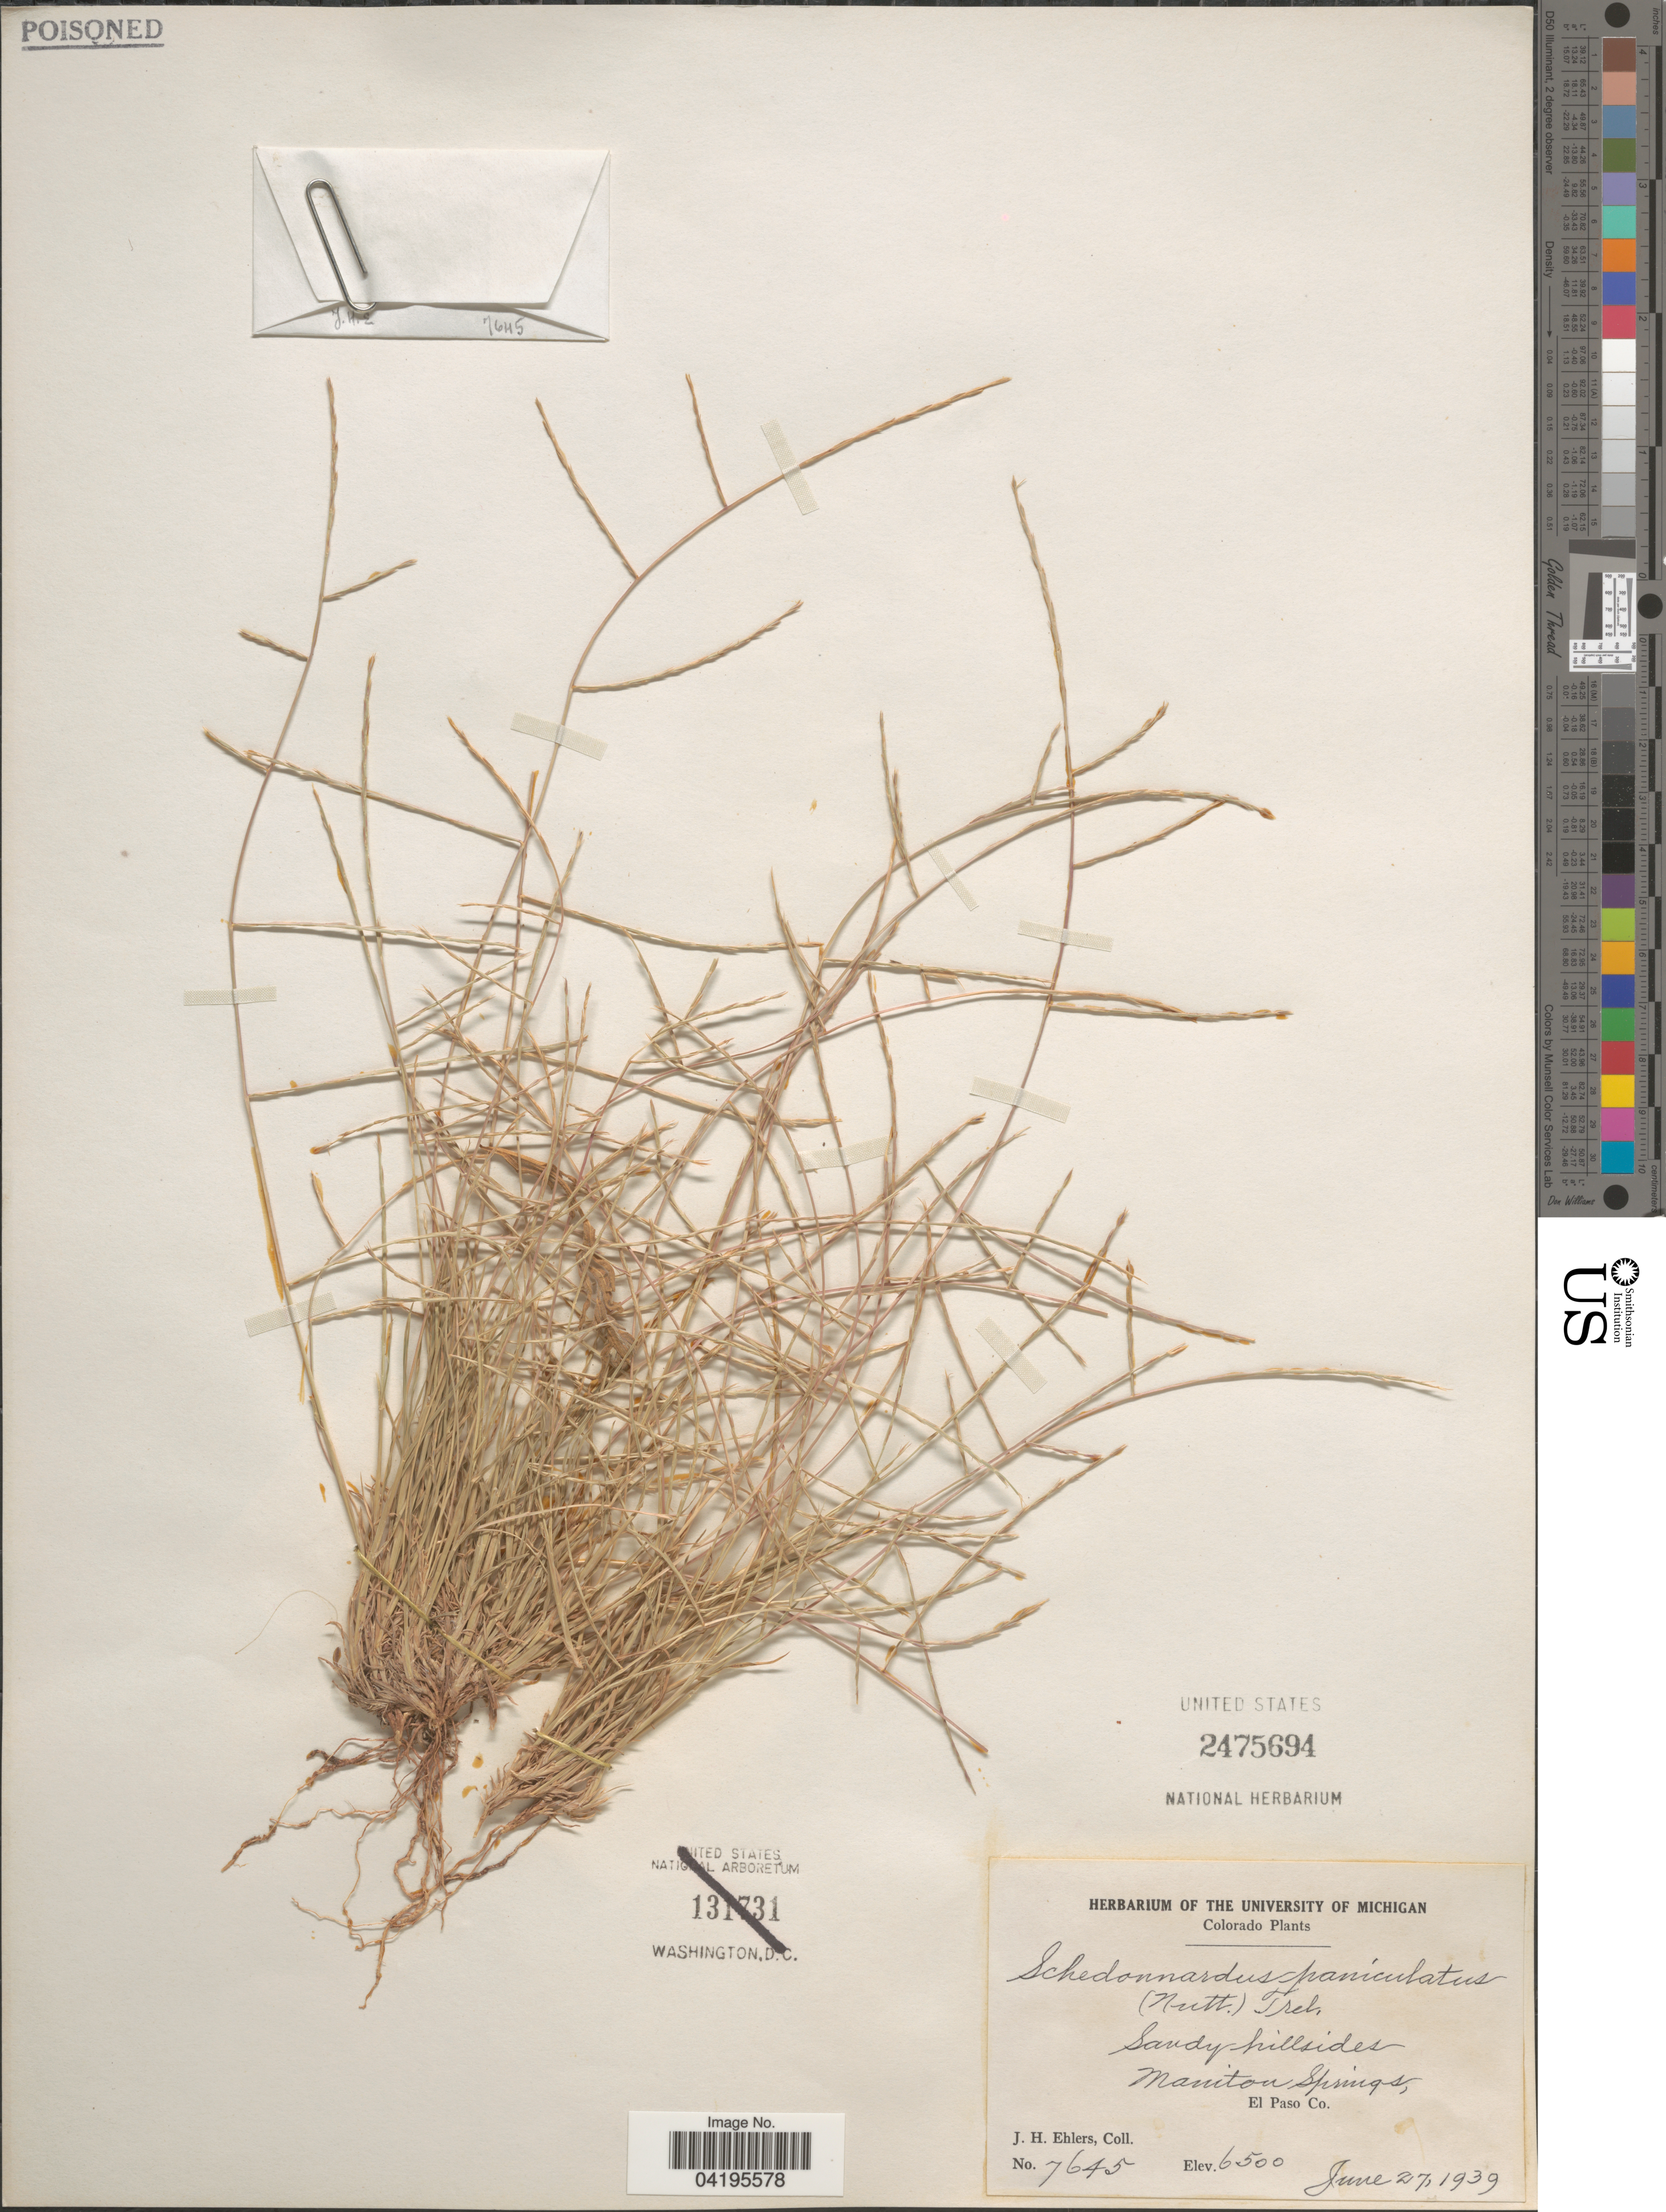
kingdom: Plantae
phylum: Tracheophyta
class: Liliopsida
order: Poales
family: Poaceae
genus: Muhlenbergia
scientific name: Muhlenbergia paniculata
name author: (Nutt.) Columbus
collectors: J. H. Ehlers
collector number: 7645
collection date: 1939-06-27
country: United States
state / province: Colorado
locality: Sandy hillsides Manitou Springs, El Paso Co.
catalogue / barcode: US 2475694